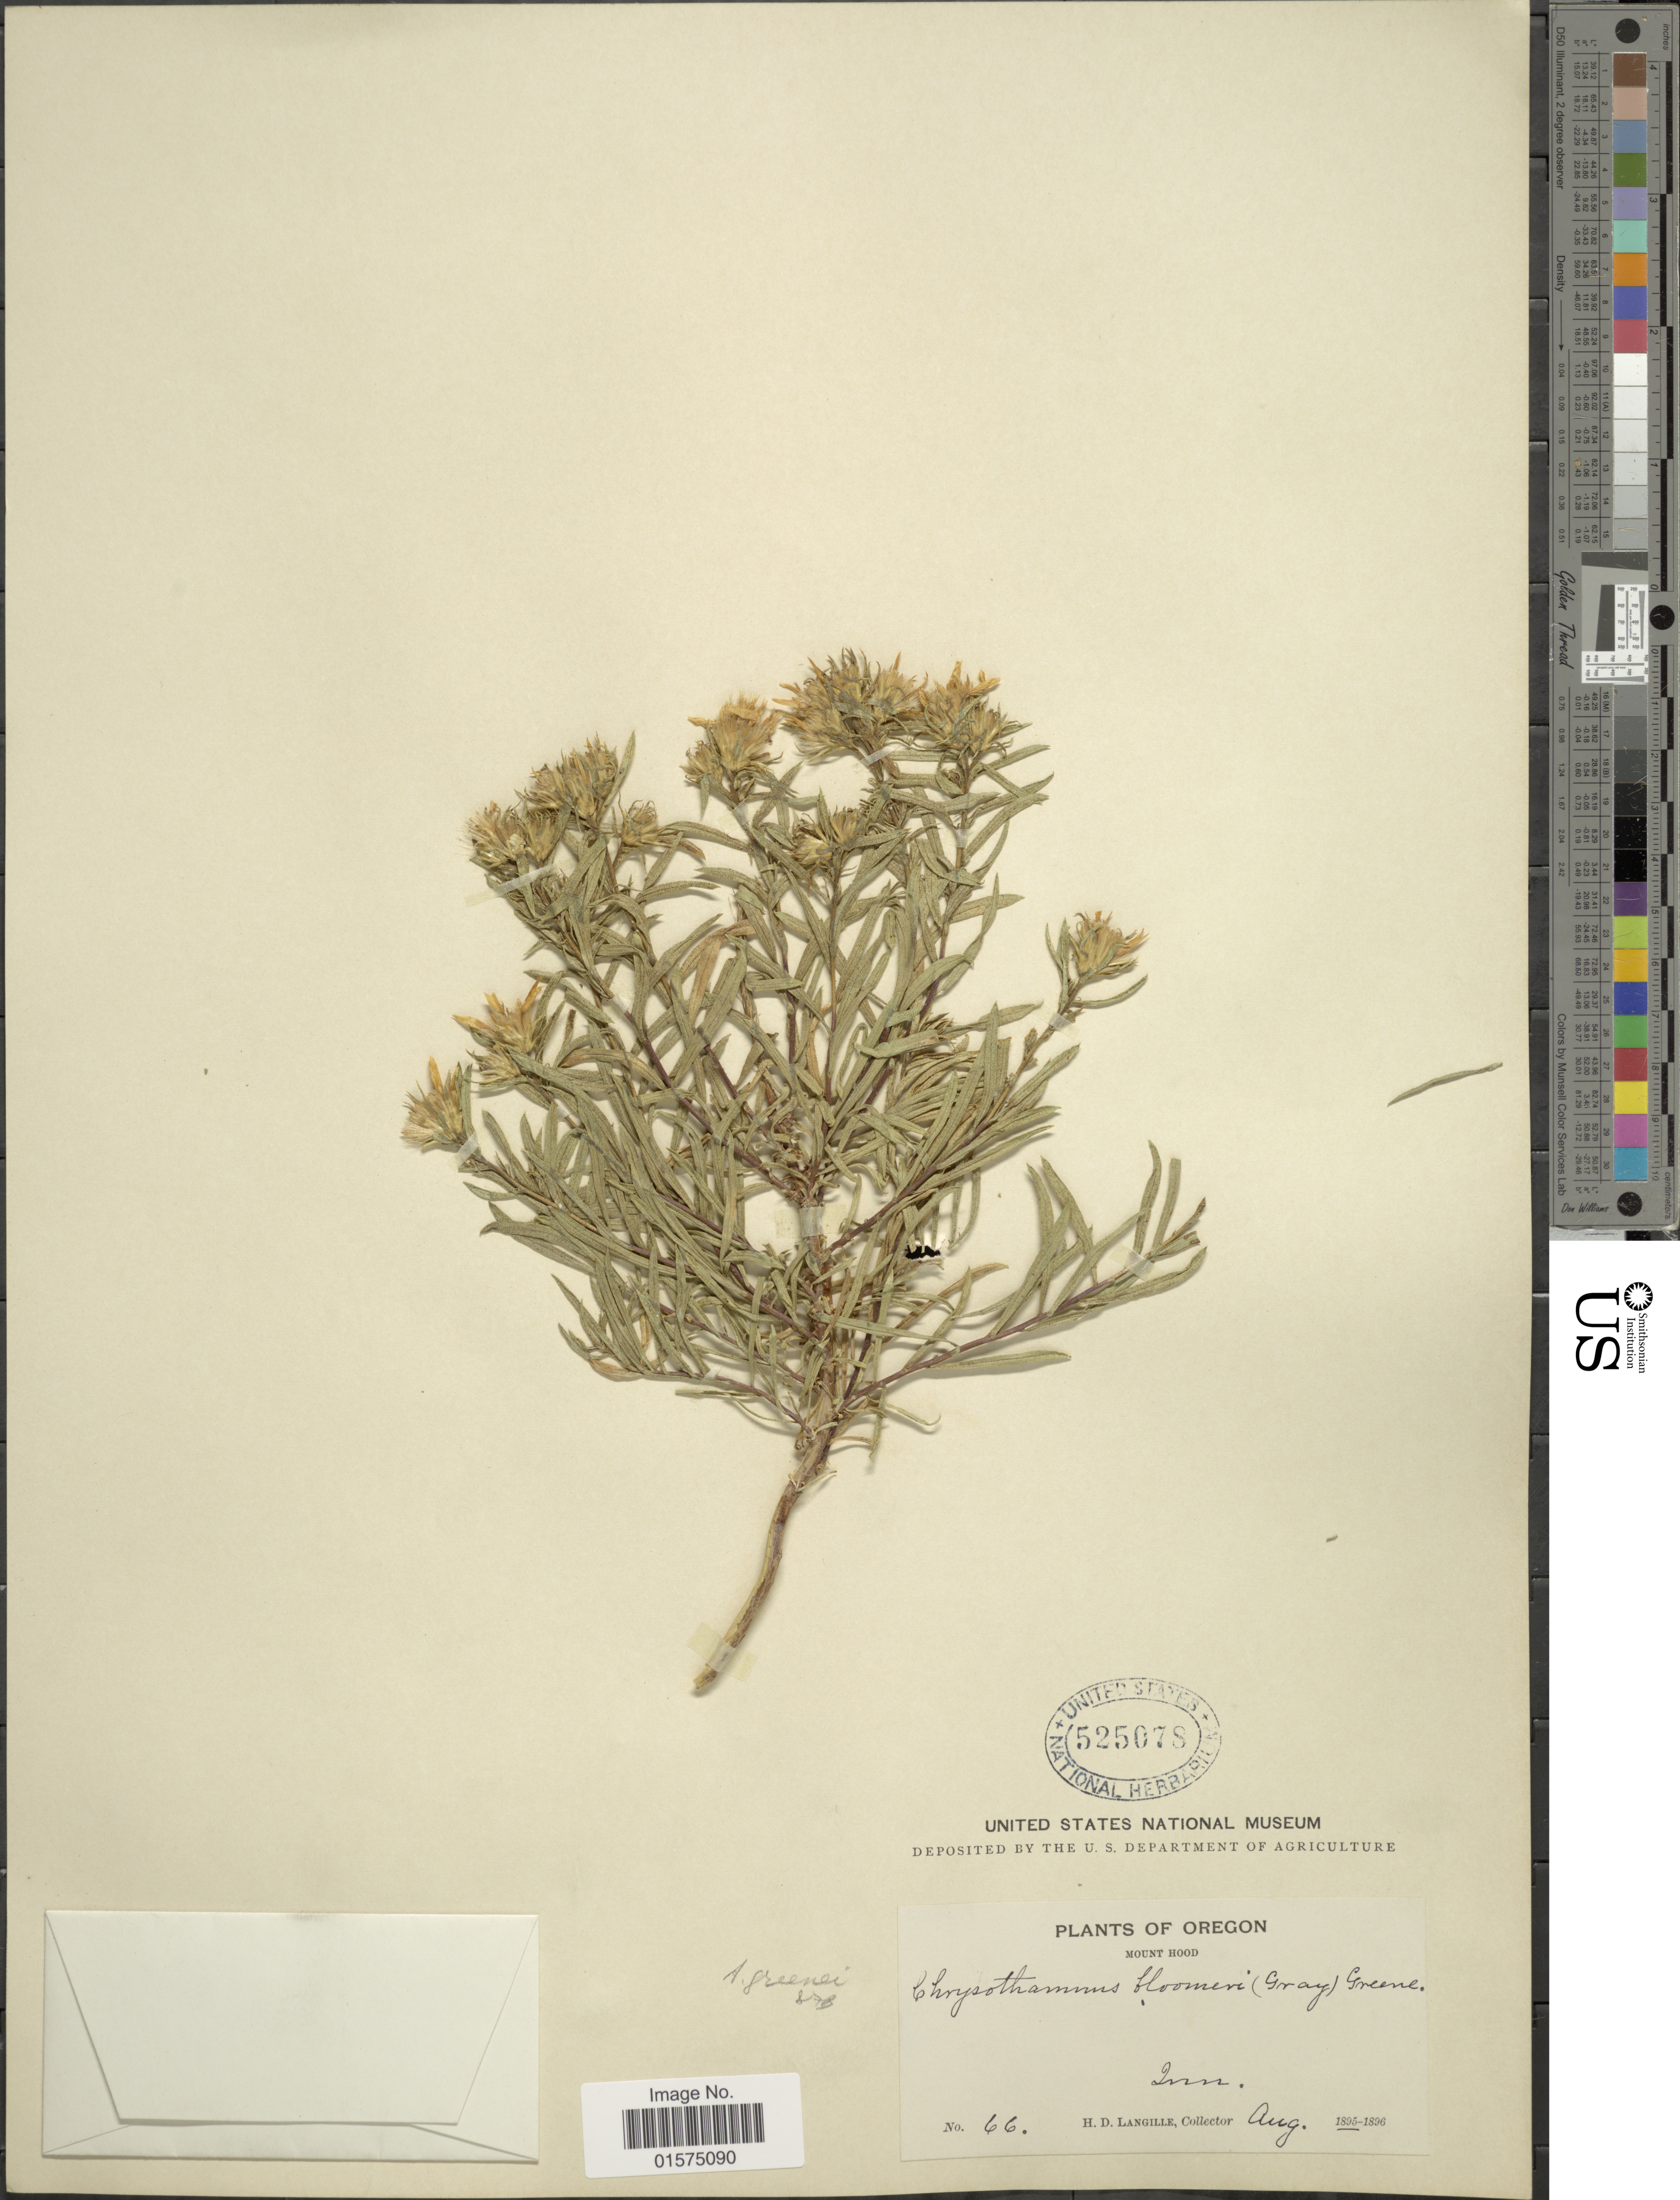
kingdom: Plantae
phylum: Tracheophyta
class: Magnoliopsida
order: Asterales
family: Asteraceae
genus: Ericameria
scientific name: Ericameria greenei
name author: (A. Gray) G.L. Nesom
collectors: H. Langille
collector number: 66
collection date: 1895-08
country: United States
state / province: Oregon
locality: Mount Hood. Inn.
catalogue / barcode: US 525078